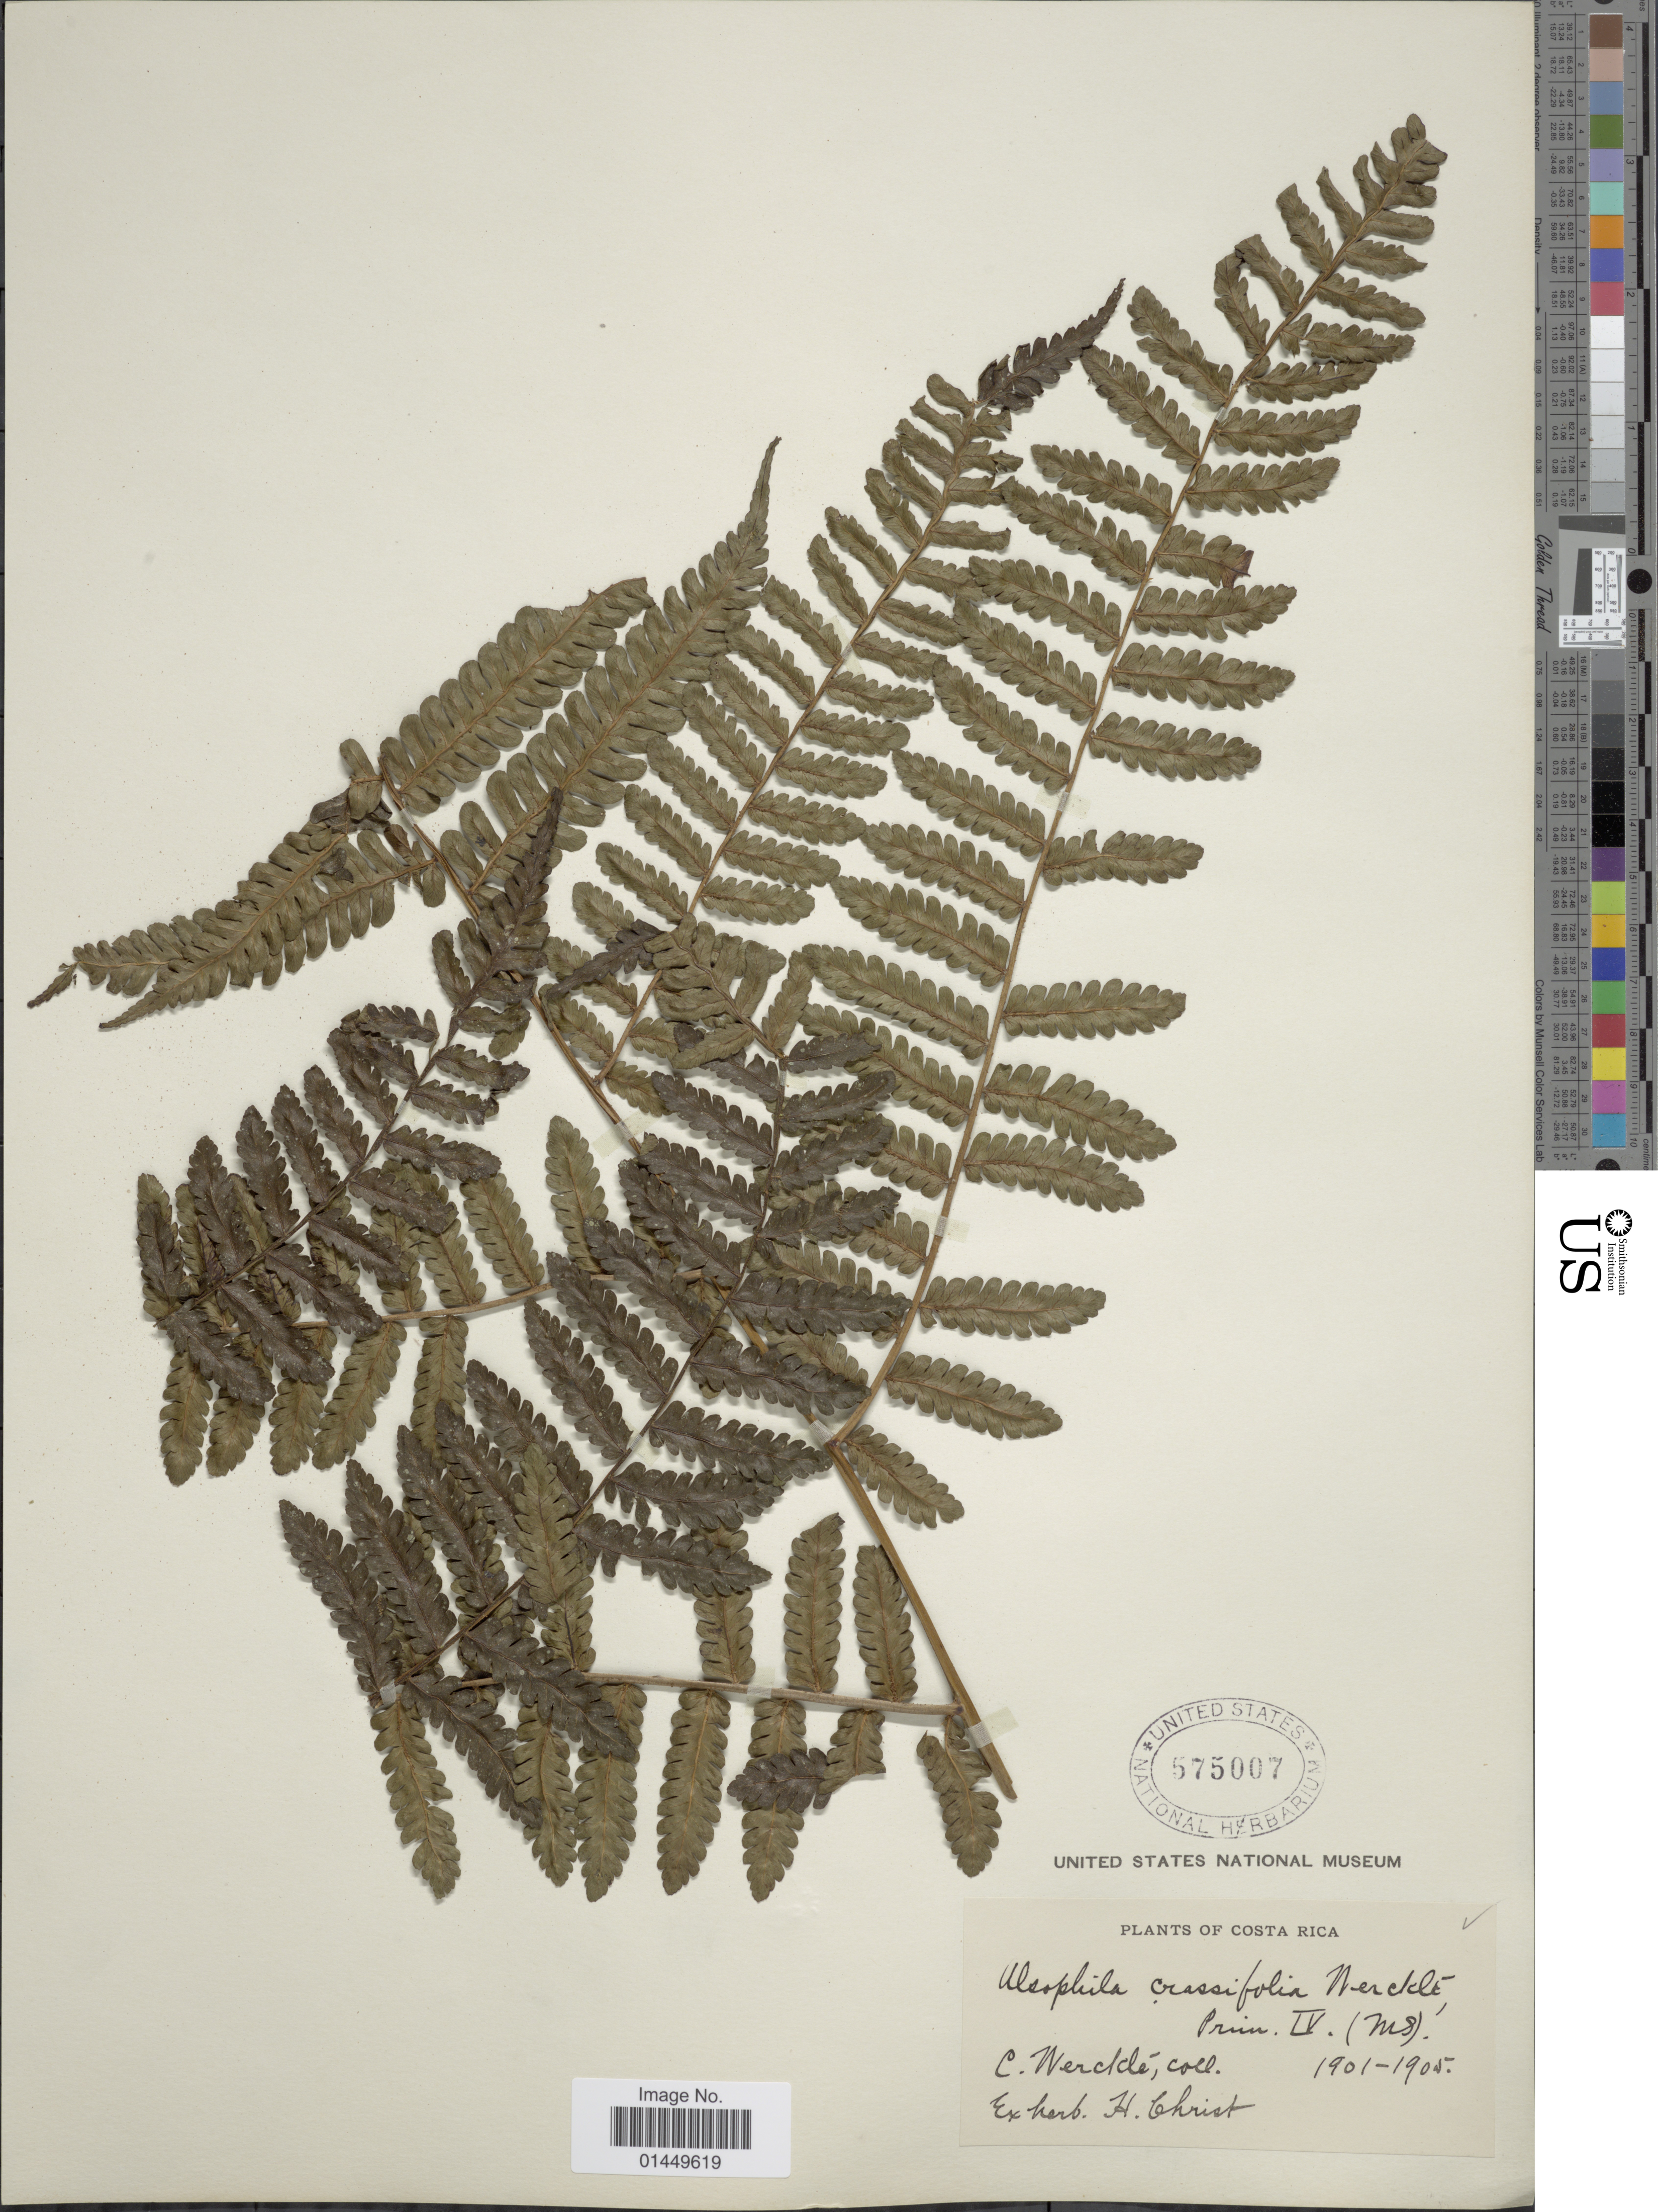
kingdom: Plantae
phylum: Tracheophyta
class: Polypodiopsida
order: Cyatheales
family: Cyatheaceae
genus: Cyathea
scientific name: Cyathea schiedeana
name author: (C. Presl) Domin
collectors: C. C Wercklé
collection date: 1901/1905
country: Costa Rica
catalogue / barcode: US 575007